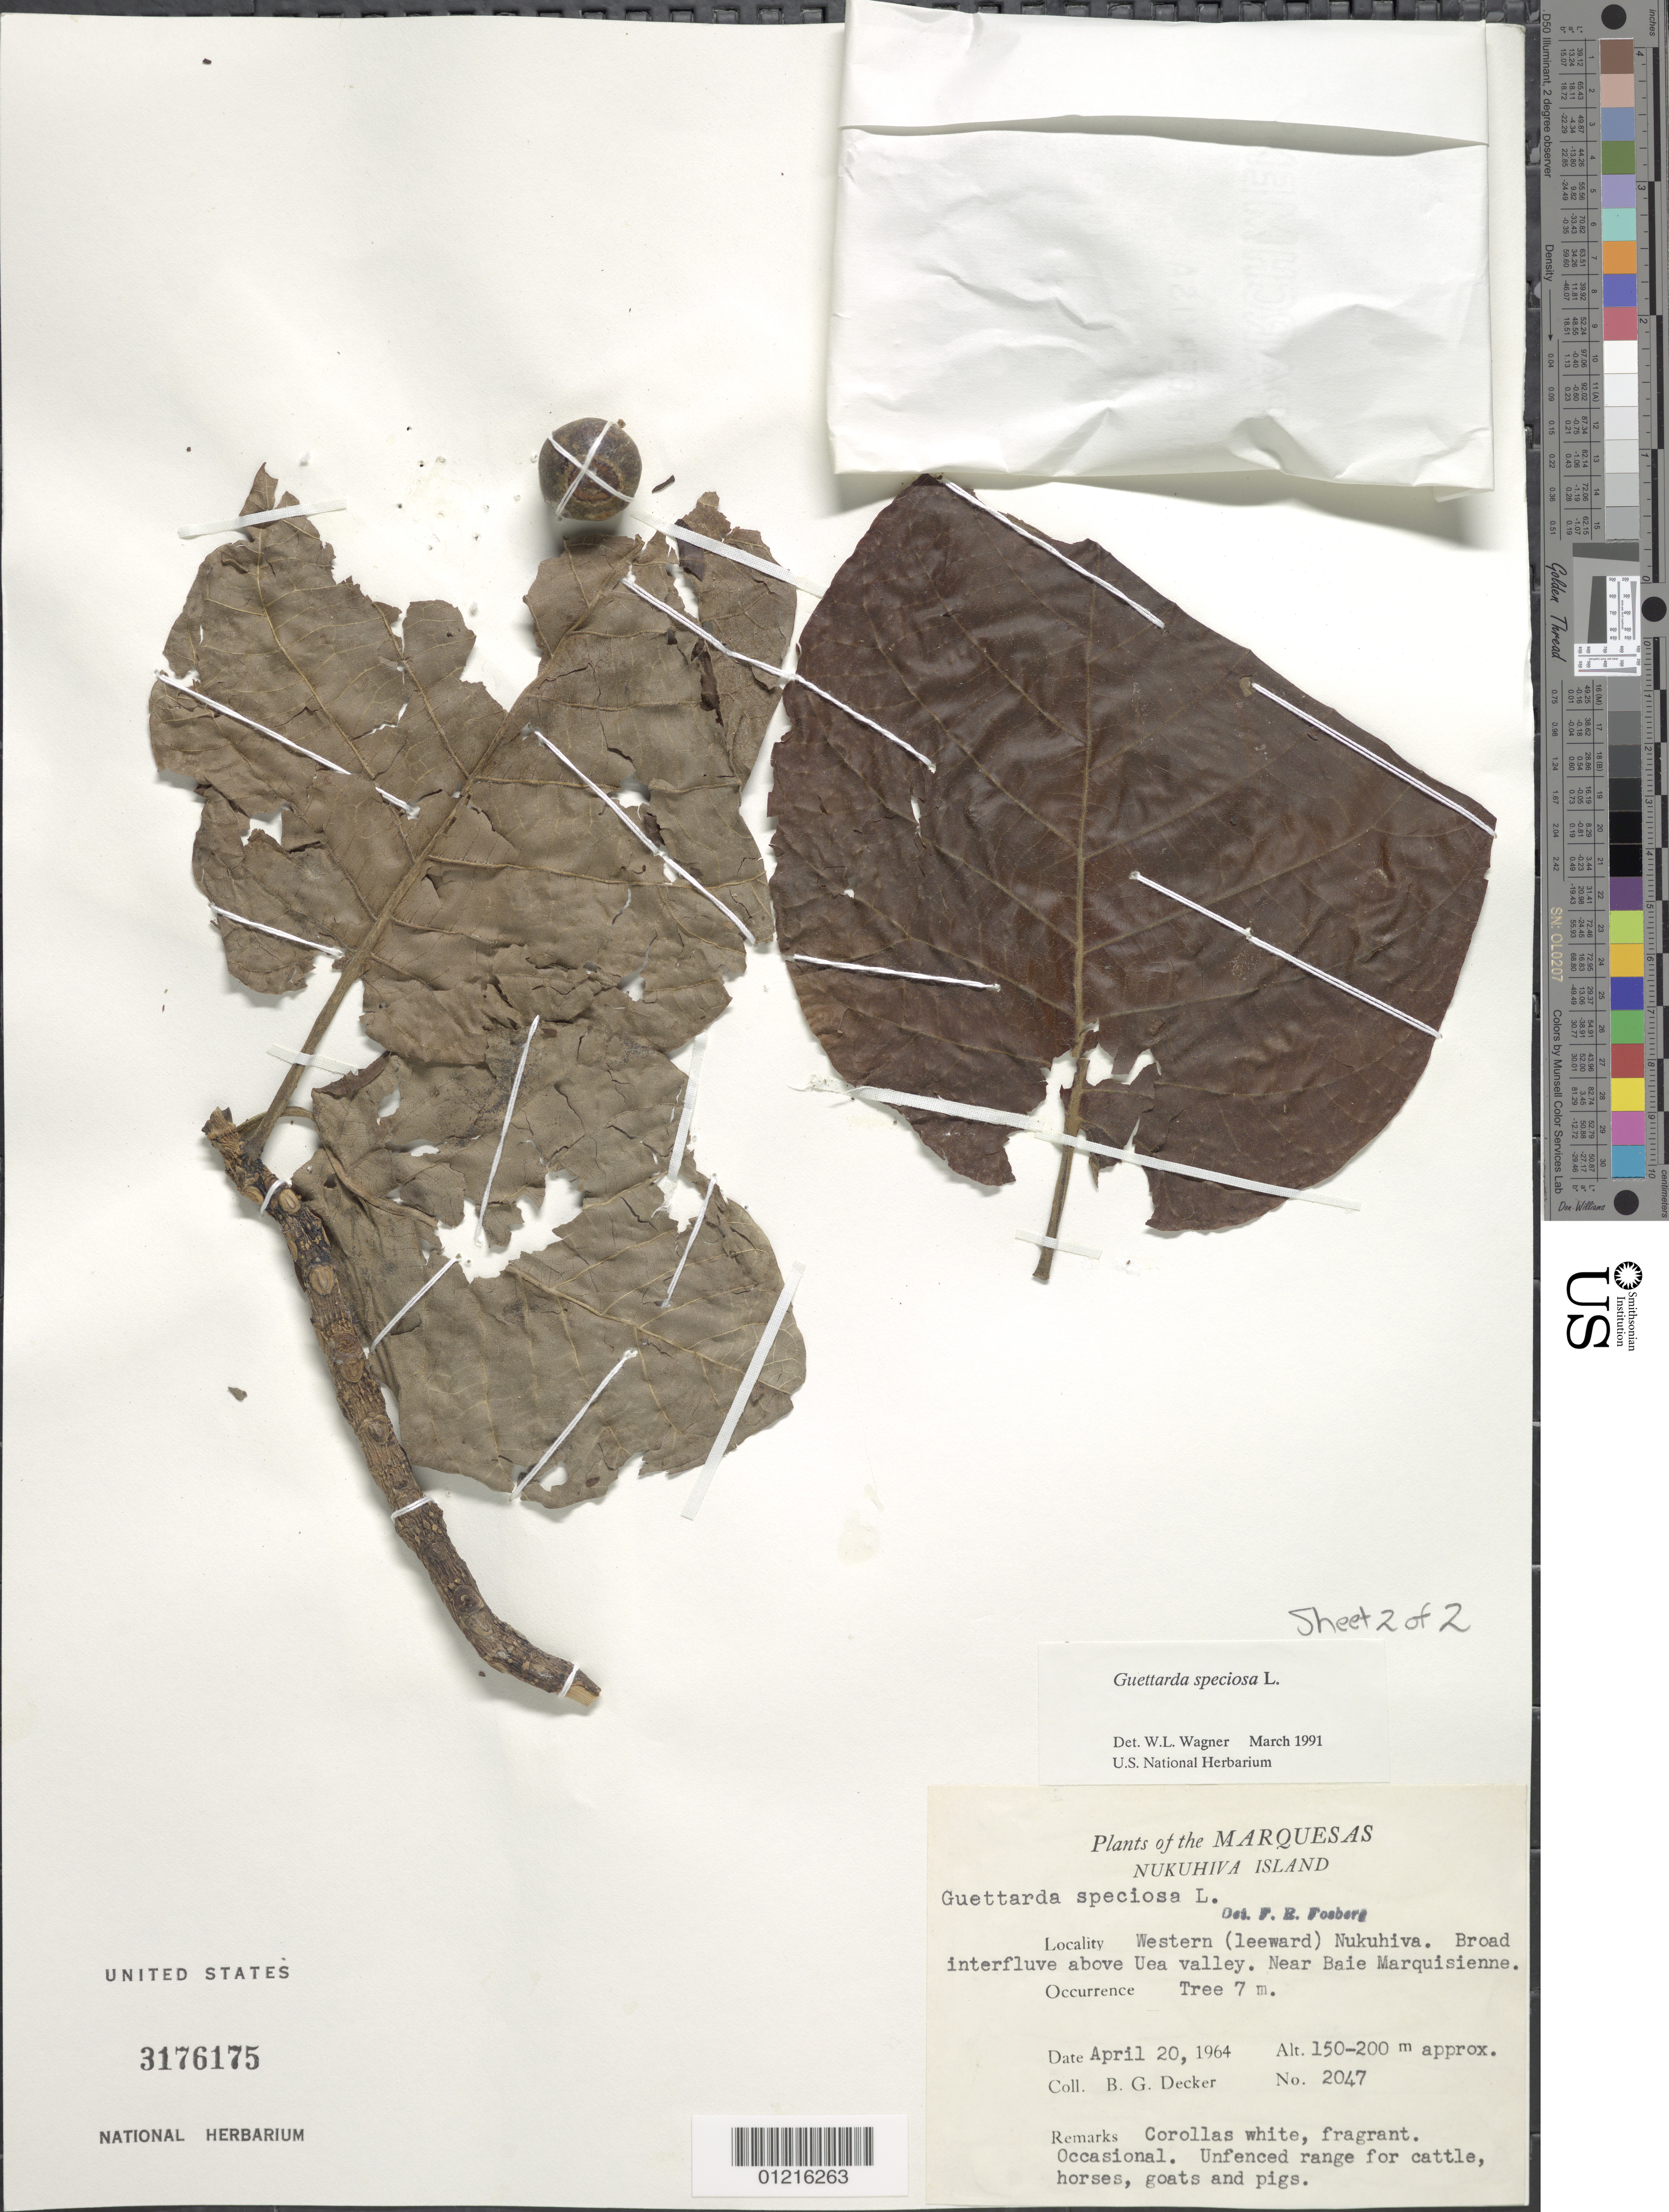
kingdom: Plantae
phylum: Tracheophyta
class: Magnoliopsida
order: Gentianales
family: Rubiaceae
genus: Guettarda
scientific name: Guettarda speciosa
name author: L.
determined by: Wagner, W. L., (BOT), Smithsonian Institution - National Museum of Natural History (UNITED STATES)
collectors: B. G. Decker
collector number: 2047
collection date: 1964-04-20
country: French Polynesia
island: Nuku Hiva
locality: Leeward (W) side of island, broad interfluve above Uea Valley, near Baie Marquisienne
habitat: Unfenced range for cattle, horses, goats and pigs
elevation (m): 150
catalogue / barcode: US 3176175